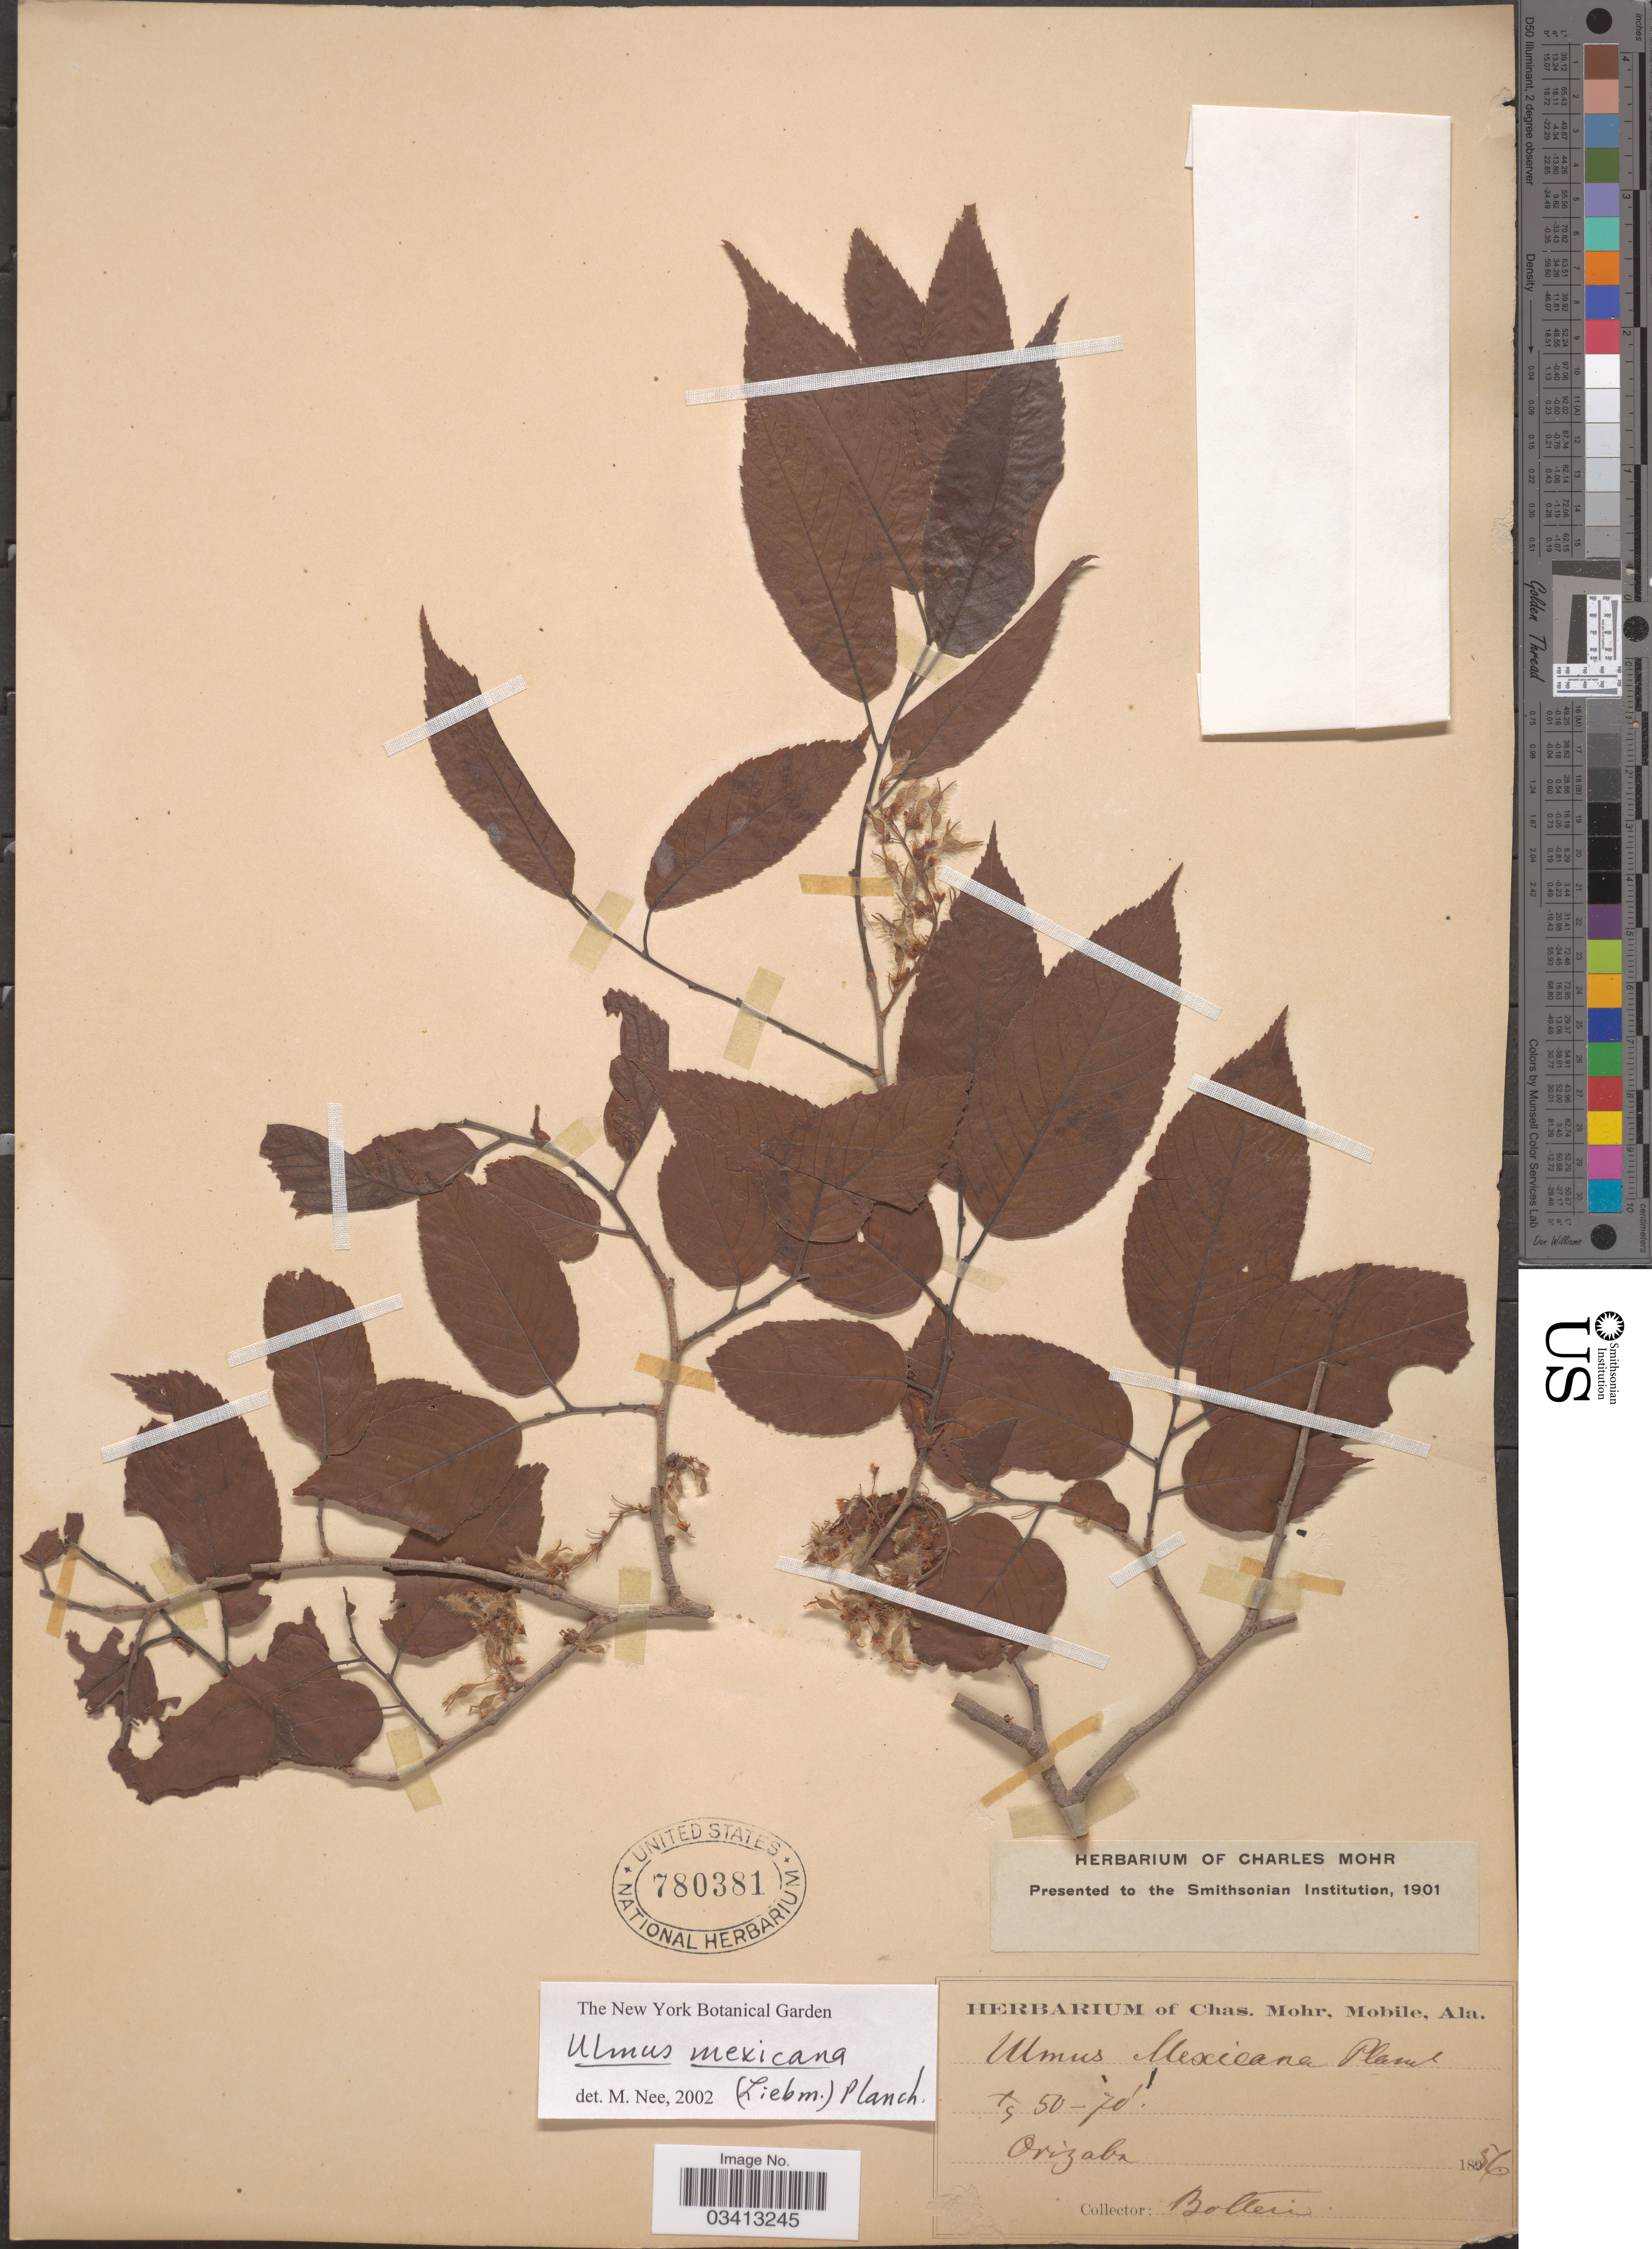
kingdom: Plantae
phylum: Tracheophyta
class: Magnoliopsida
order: Rosales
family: Ulmaceae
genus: Ulmus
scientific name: Ulmus mexicana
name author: (Liebm.) Planch.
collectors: -. Botteri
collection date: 1856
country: Mexico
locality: Orizaba.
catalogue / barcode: US 780381